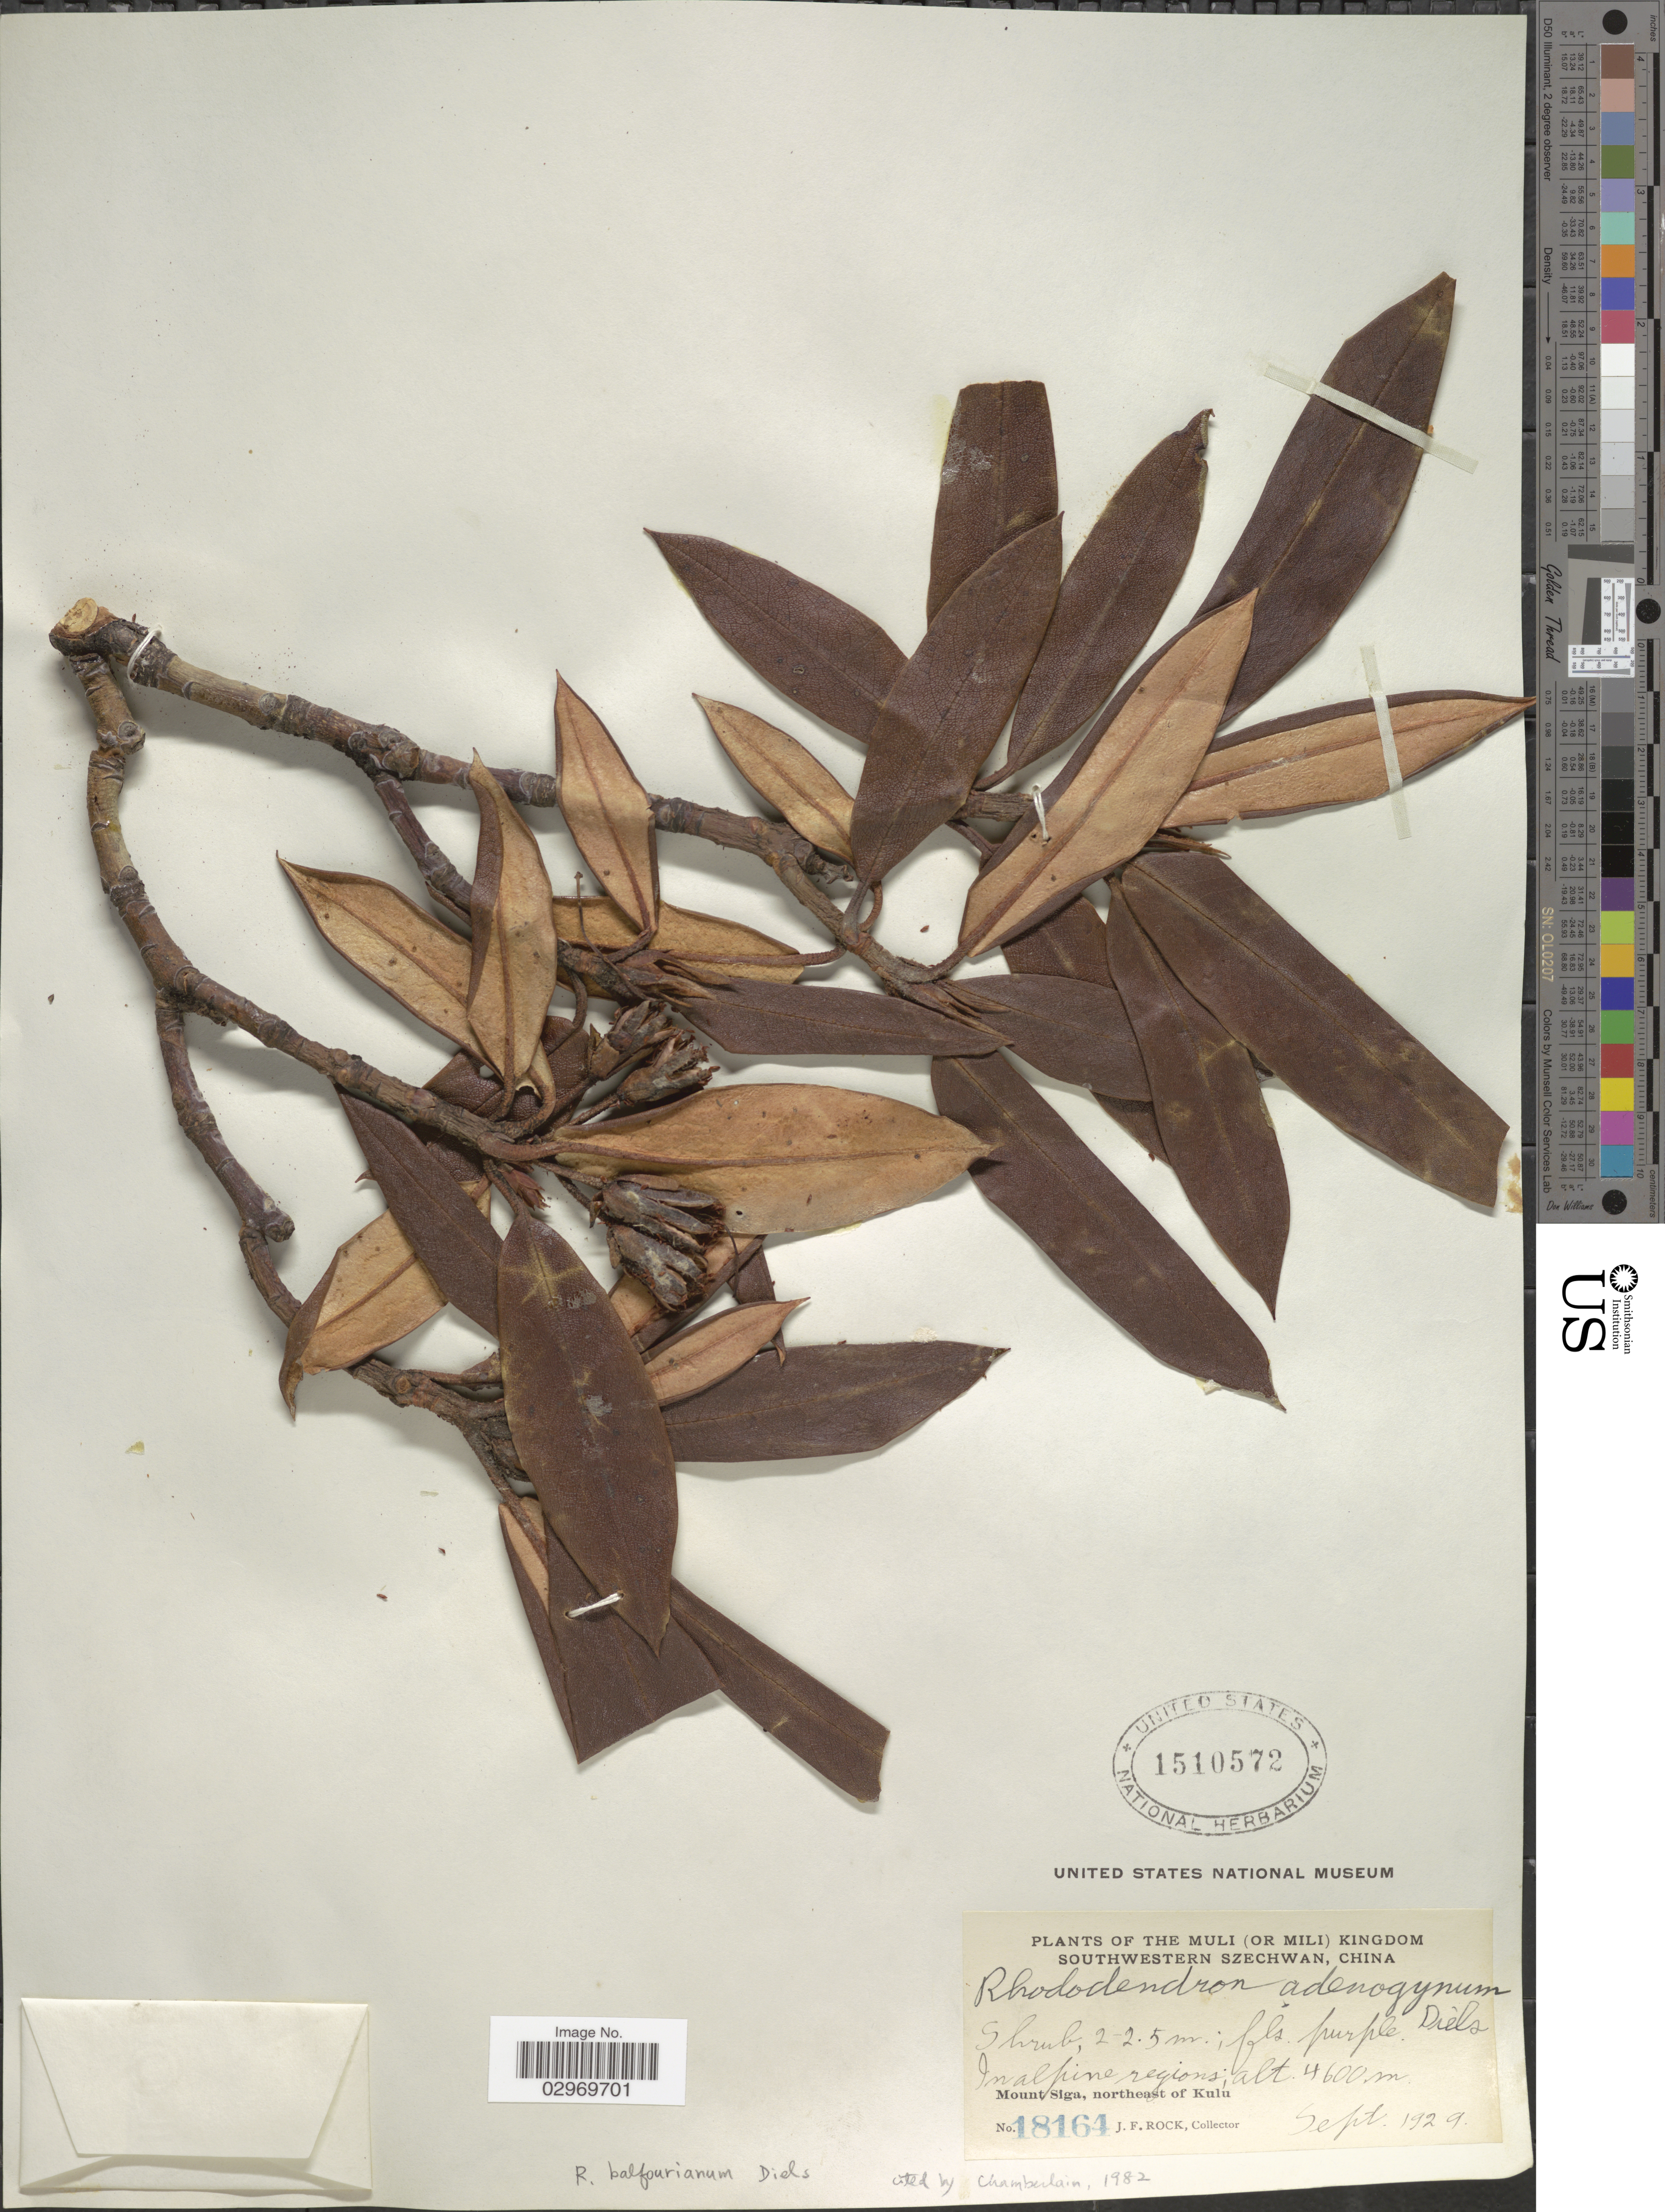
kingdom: Plantae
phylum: Tracheophyta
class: Magnoliopsida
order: Ericales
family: Ericaceae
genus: Rhododendron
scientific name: Rhododendron balfourianum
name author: Diels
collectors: J. Rock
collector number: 18164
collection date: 1929-09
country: China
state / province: Sichuan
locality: The Muli (or Mili) Kingdom, Southwestern Szechwan. In Alpine regions. Mount Siga, northeast of Kulu.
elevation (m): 4600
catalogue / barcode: US 1510572